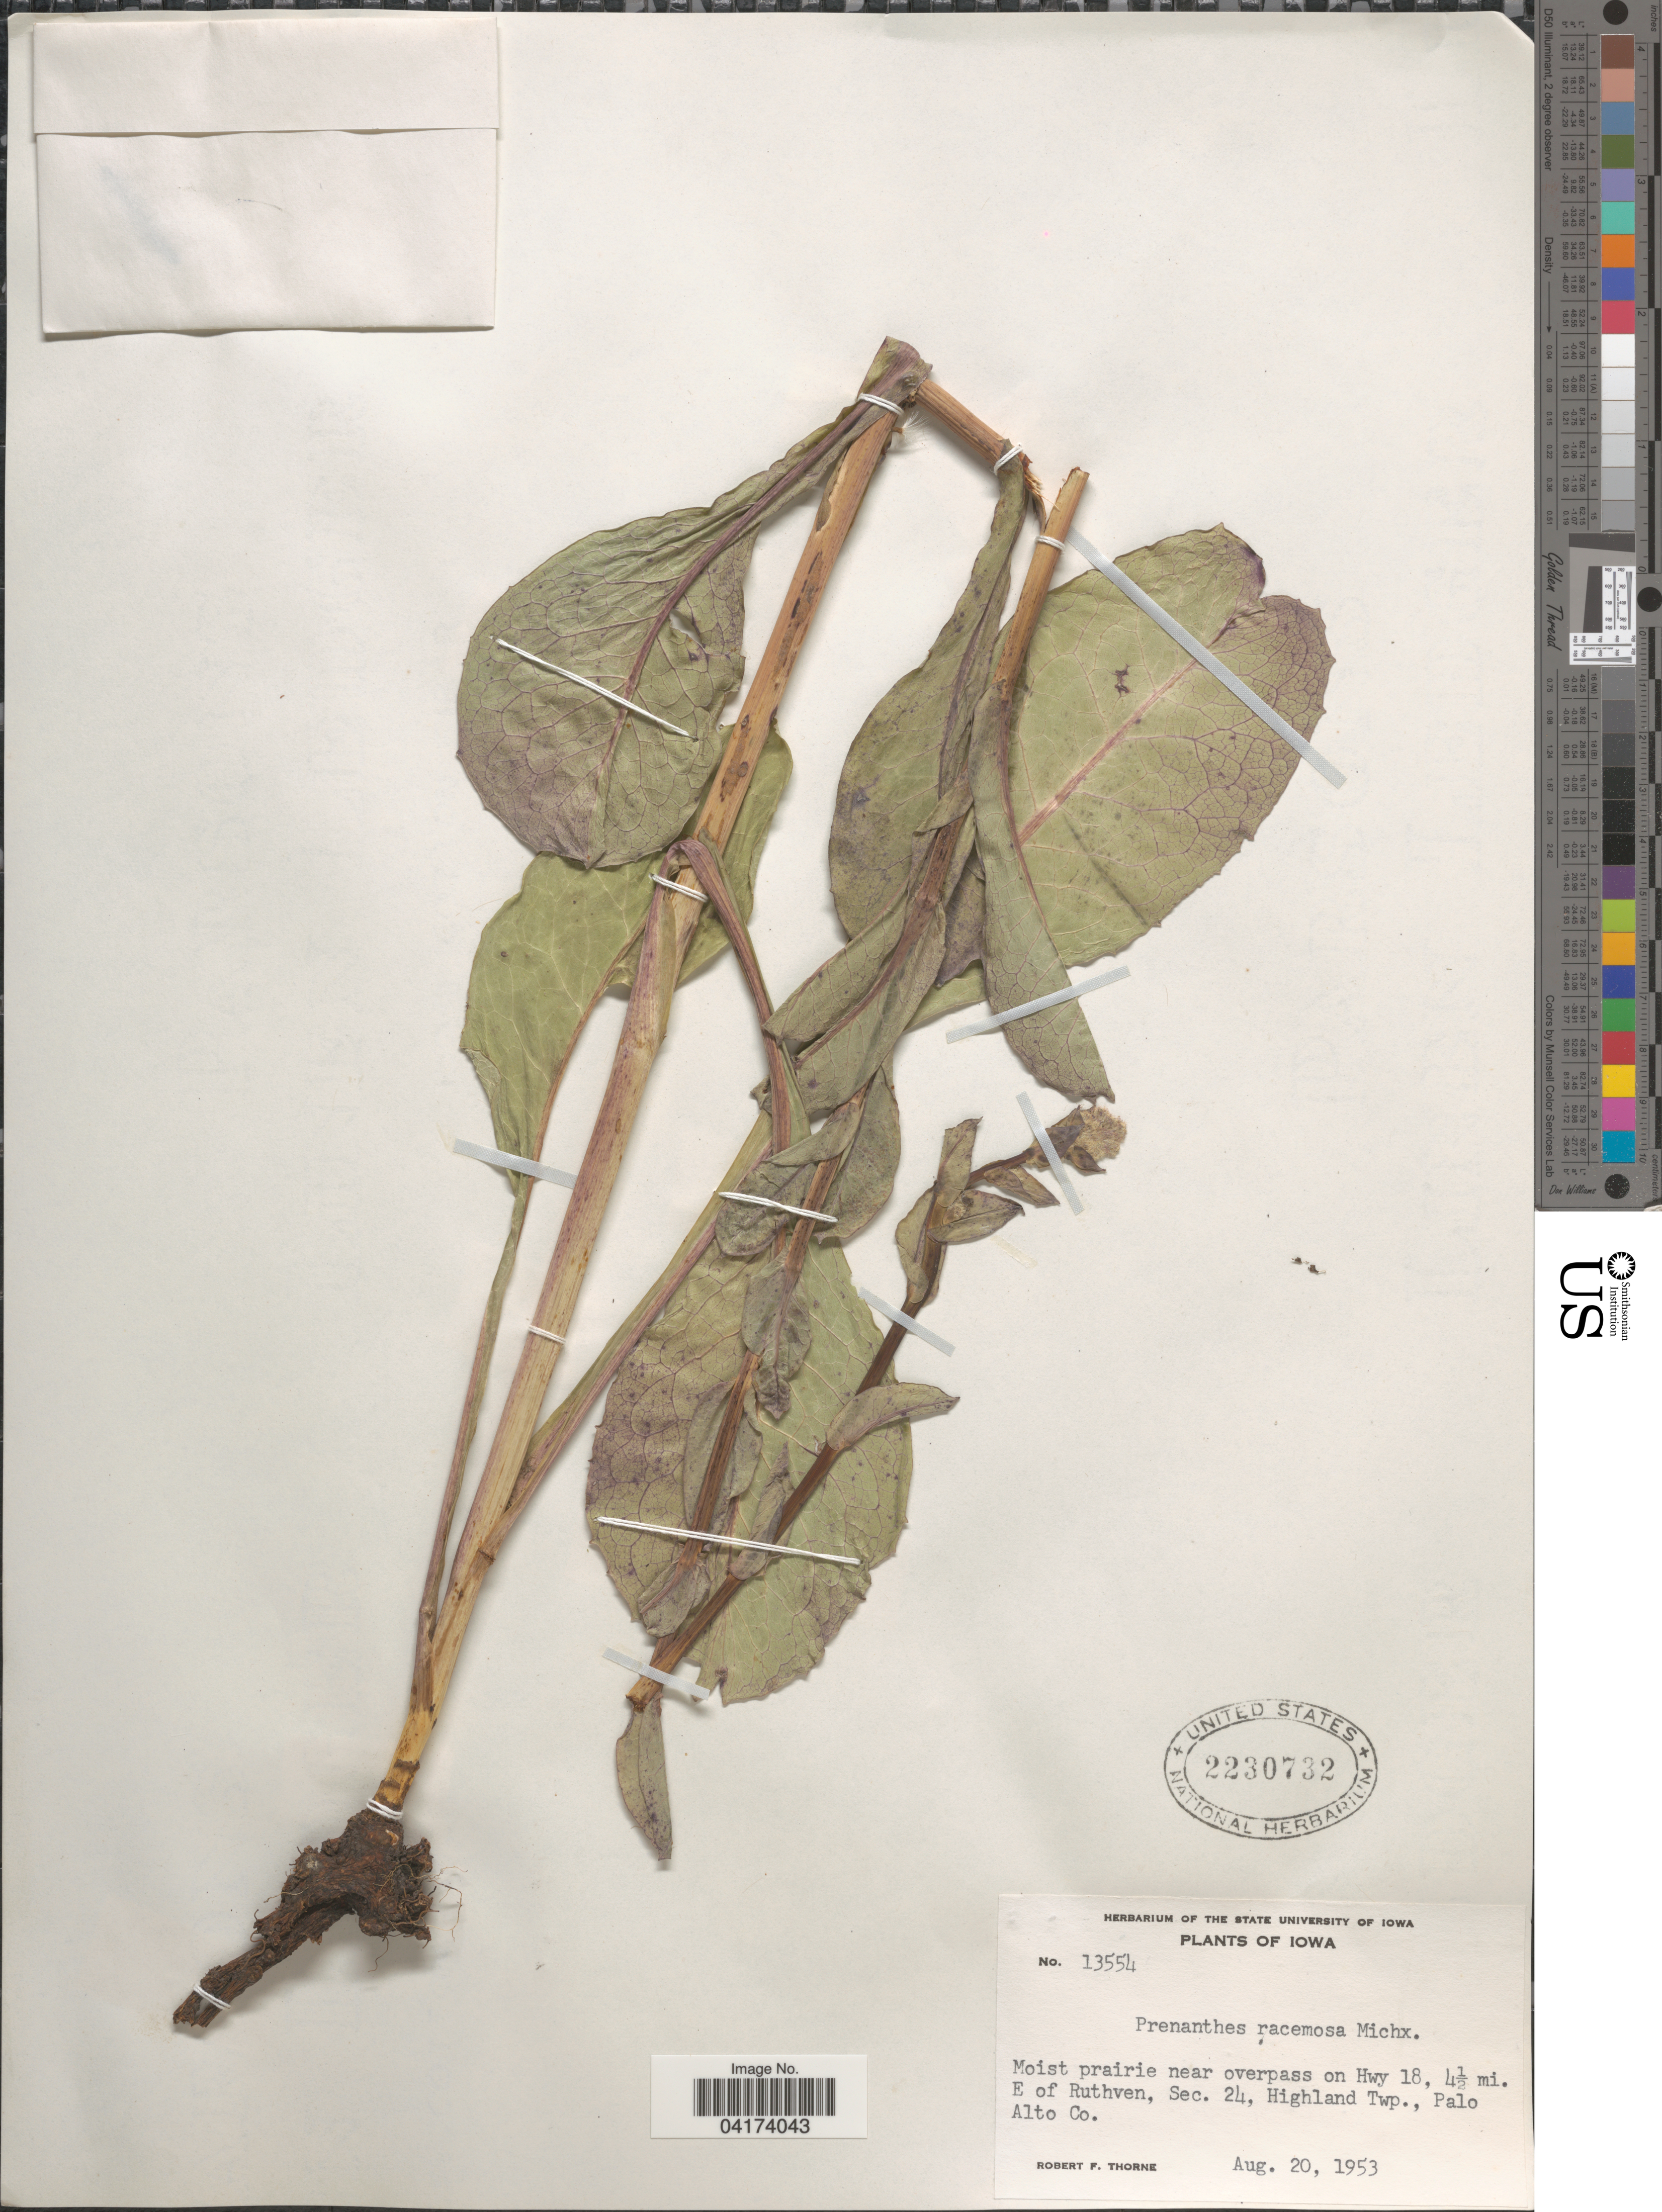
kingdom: Plantae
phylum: Tracheophyta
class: Magnoliopsida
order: Asterales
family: Asteraceae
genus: Nabalus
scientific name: Nabalus racemosus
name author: (Michx.) Hook.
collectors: R. F. Thorne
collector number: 13554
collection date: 1953-08-20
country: United States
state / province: Iowa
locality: Moist prairie near overpass on Hwy 18, 4½ mi. E of Ruthven, Sec. 24, Highland Twp., Palo Alto Co.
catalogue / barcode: US 2230732